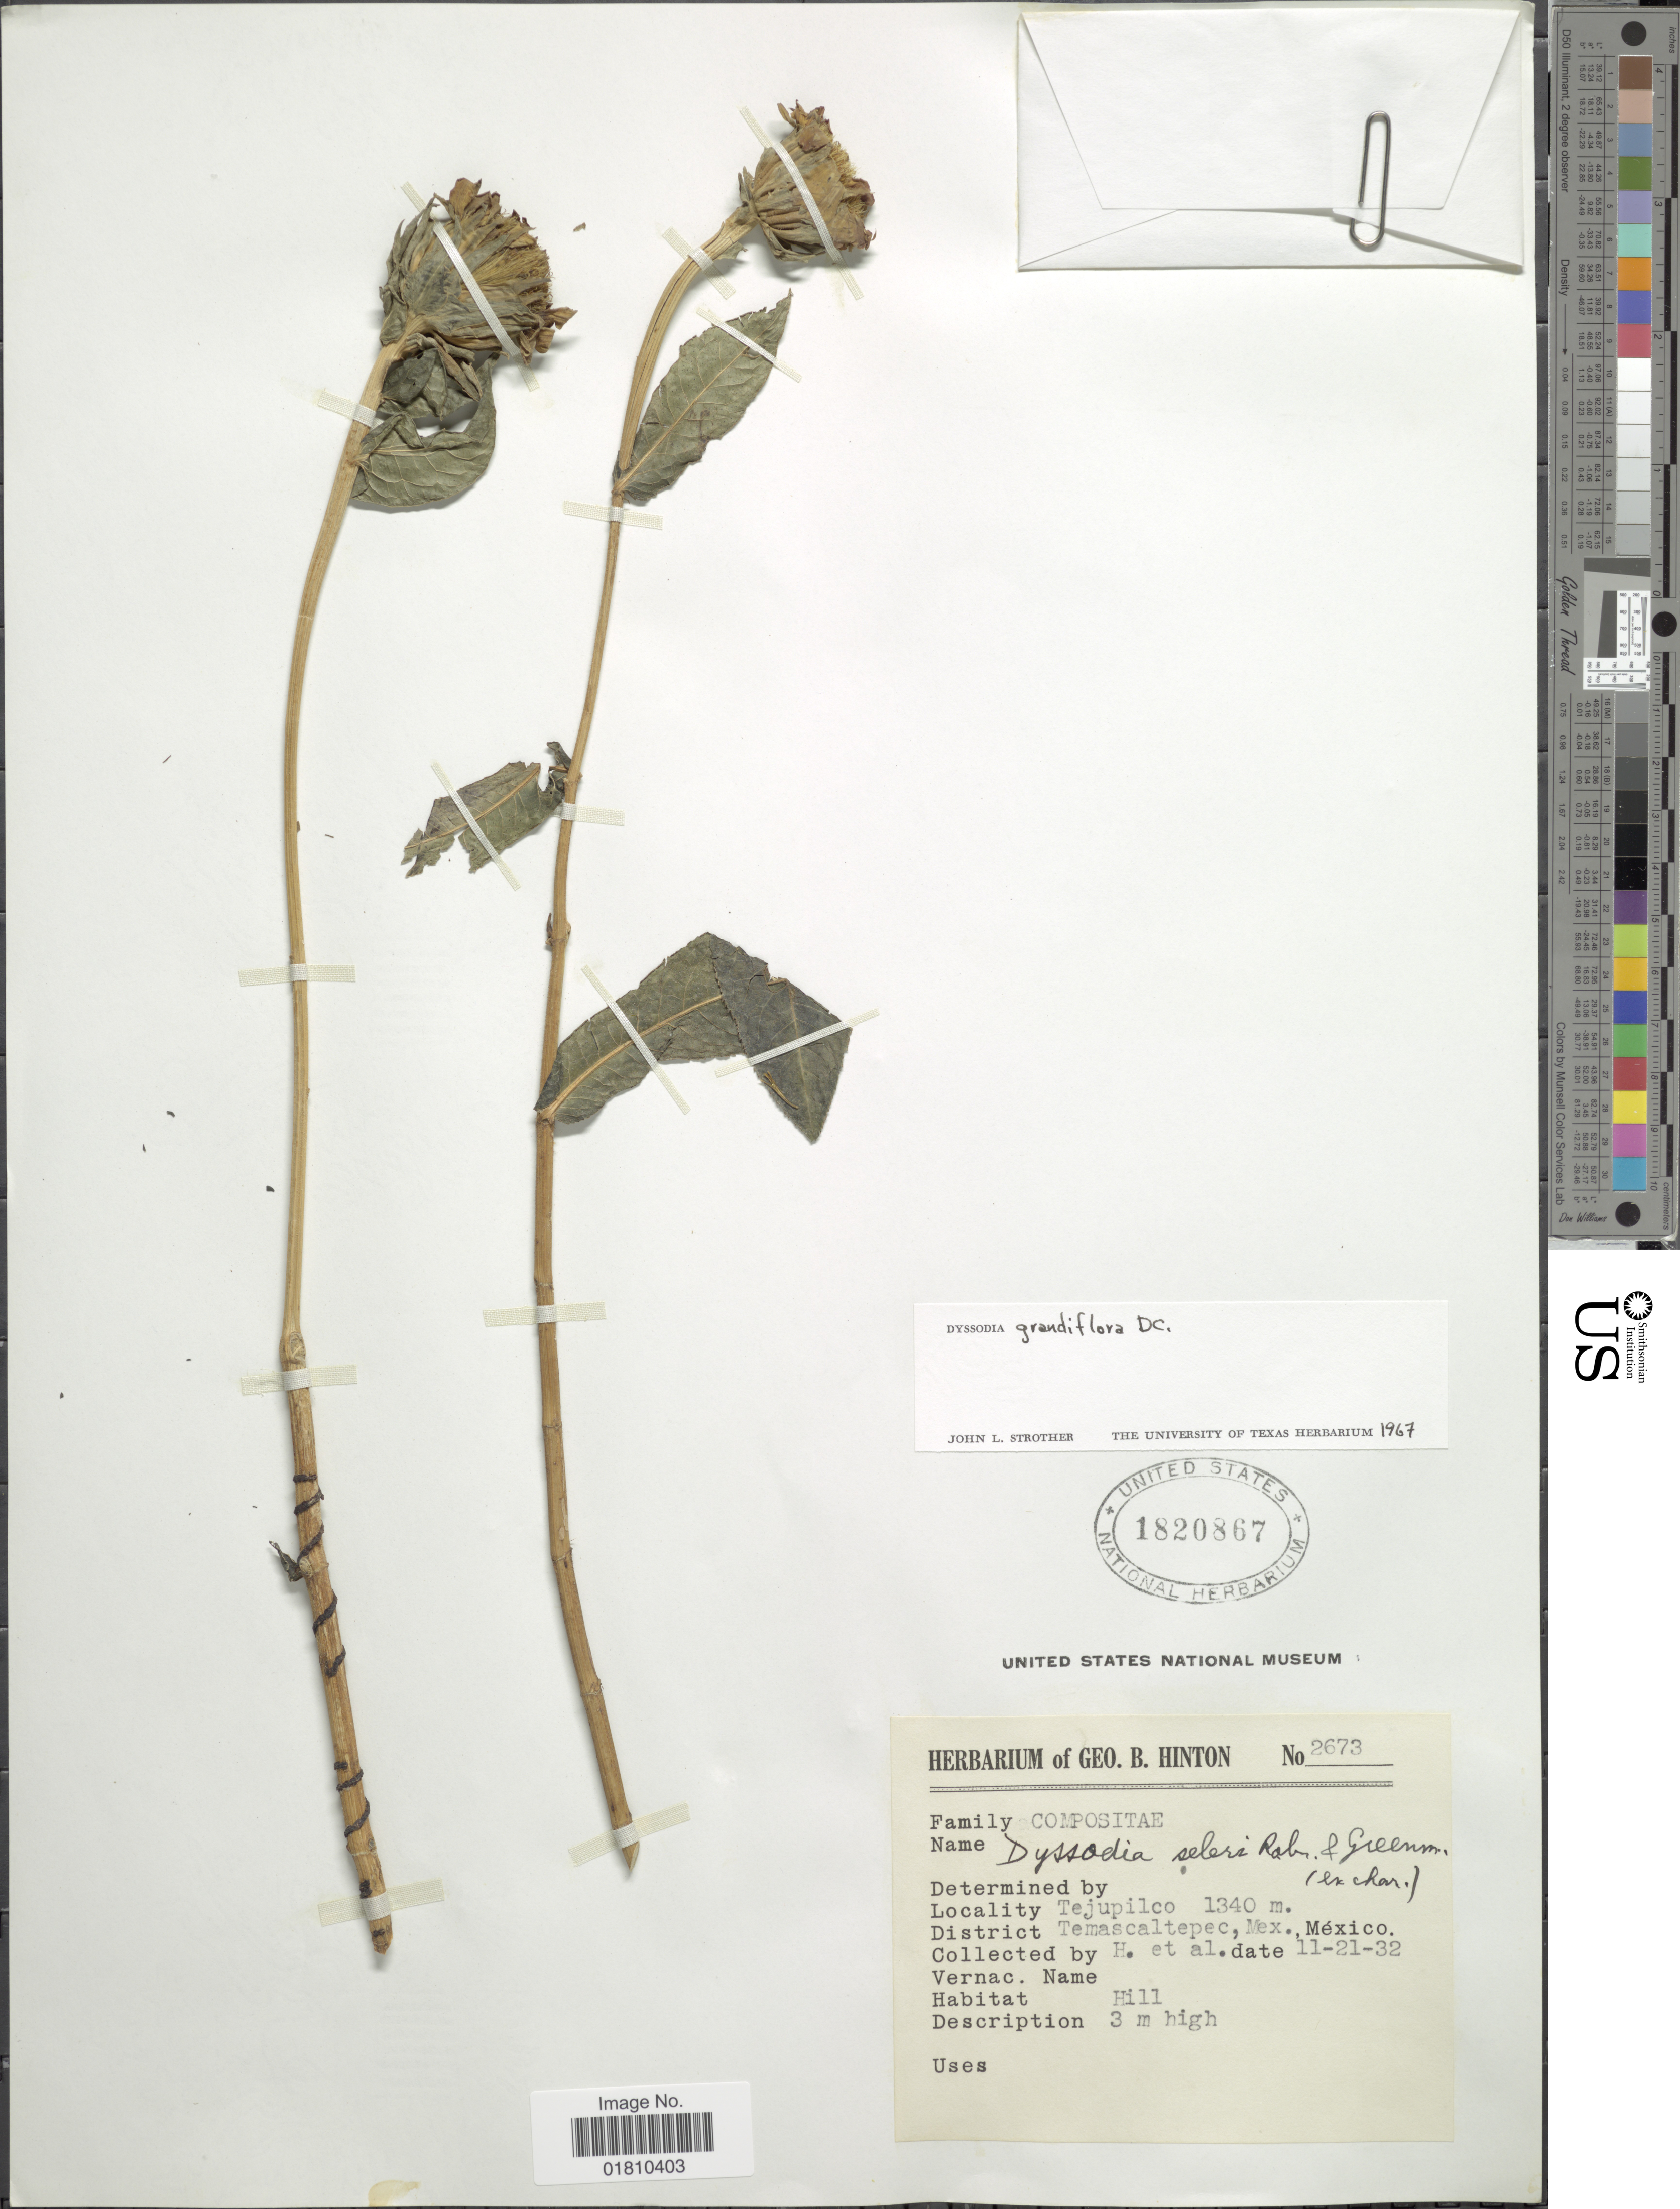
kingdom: Plantae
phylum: Tracheophyta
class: Magnoliopsida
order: Asterales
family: Asteraceae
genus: Boeberoides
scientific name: Boeberoides grandiflora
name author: (DC.) Strother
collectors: G. B. Hinton & et al.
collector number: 2673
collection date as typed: Transcribed d/m/y: 21/11/32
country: Mexico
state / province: México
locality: Tejupilco, District Temascaltepec, Hill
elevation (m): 1340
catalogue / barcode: US 1820867